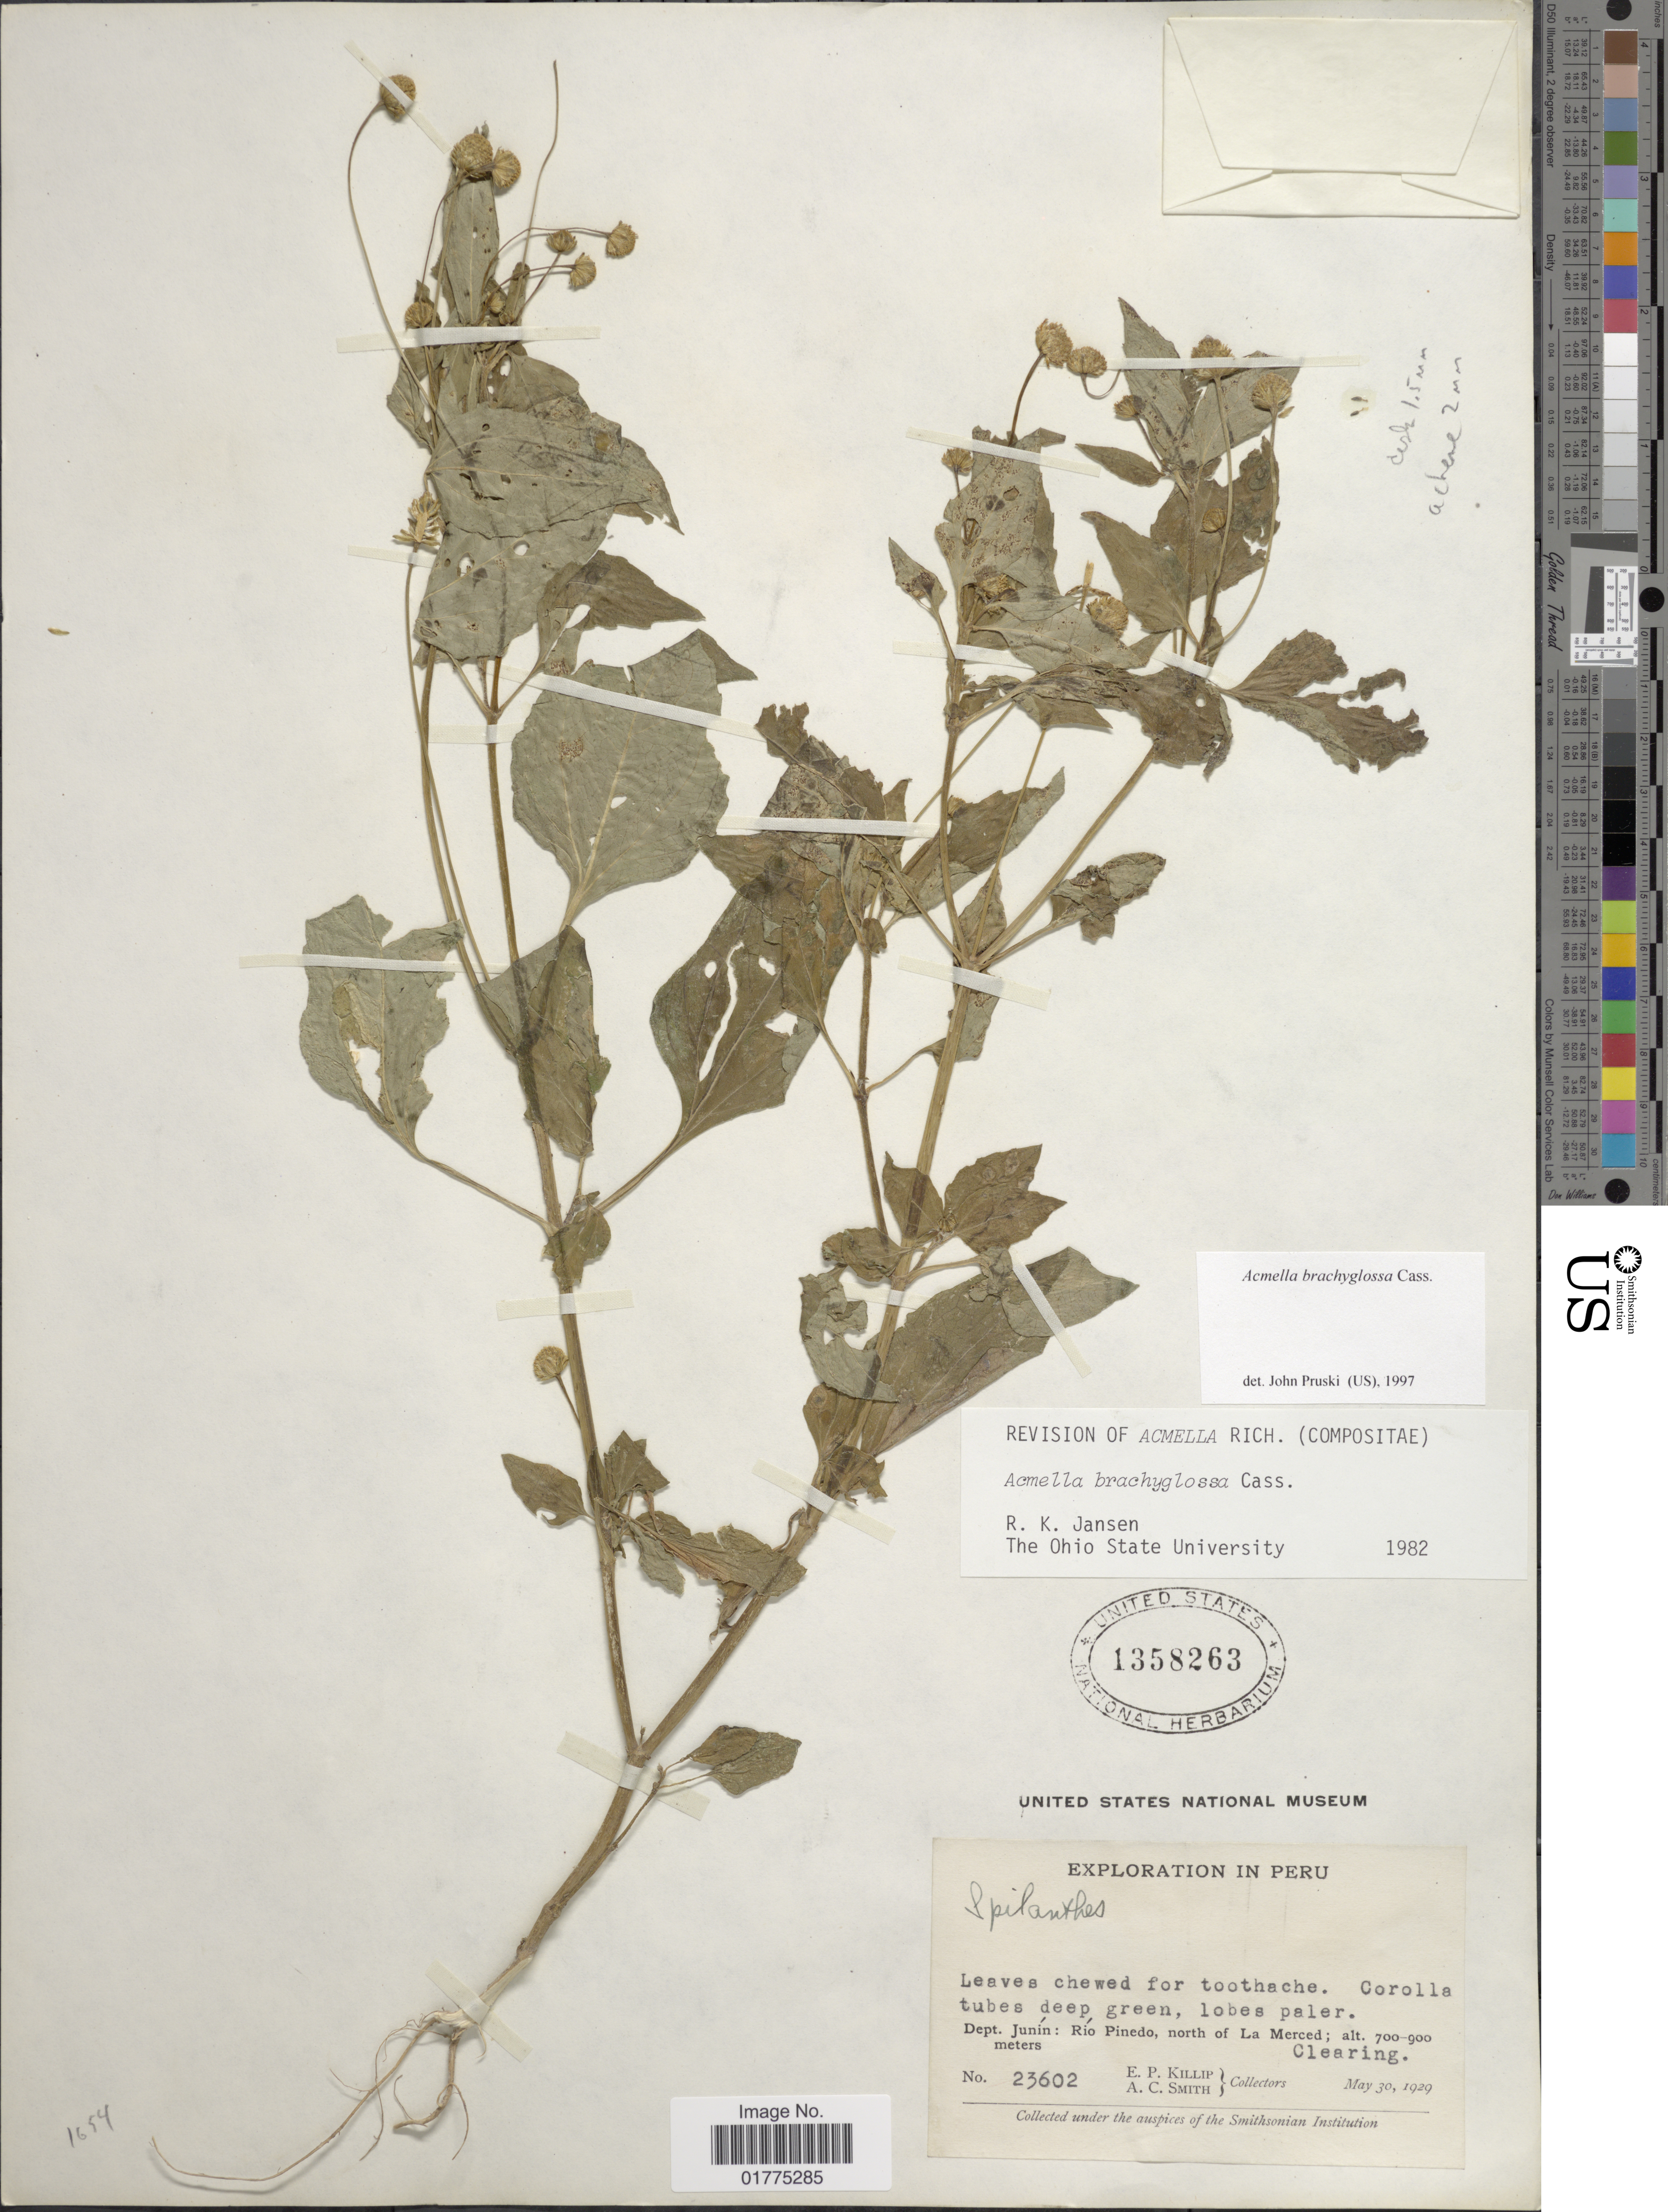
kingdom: Plantae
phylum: Tracheophyta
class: Magnoliopsida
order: Asterales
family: Asteraceae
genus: Acmella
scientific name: Acmella brachyglossa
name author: Cass.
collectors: E. P. Killip & A. C. Smith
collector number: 23602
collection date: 1929-05-30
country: Peru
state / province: Junín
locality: Dept. Junin: Rio Pinedo, north of La Merced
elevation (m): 700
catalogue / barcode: US 1358263